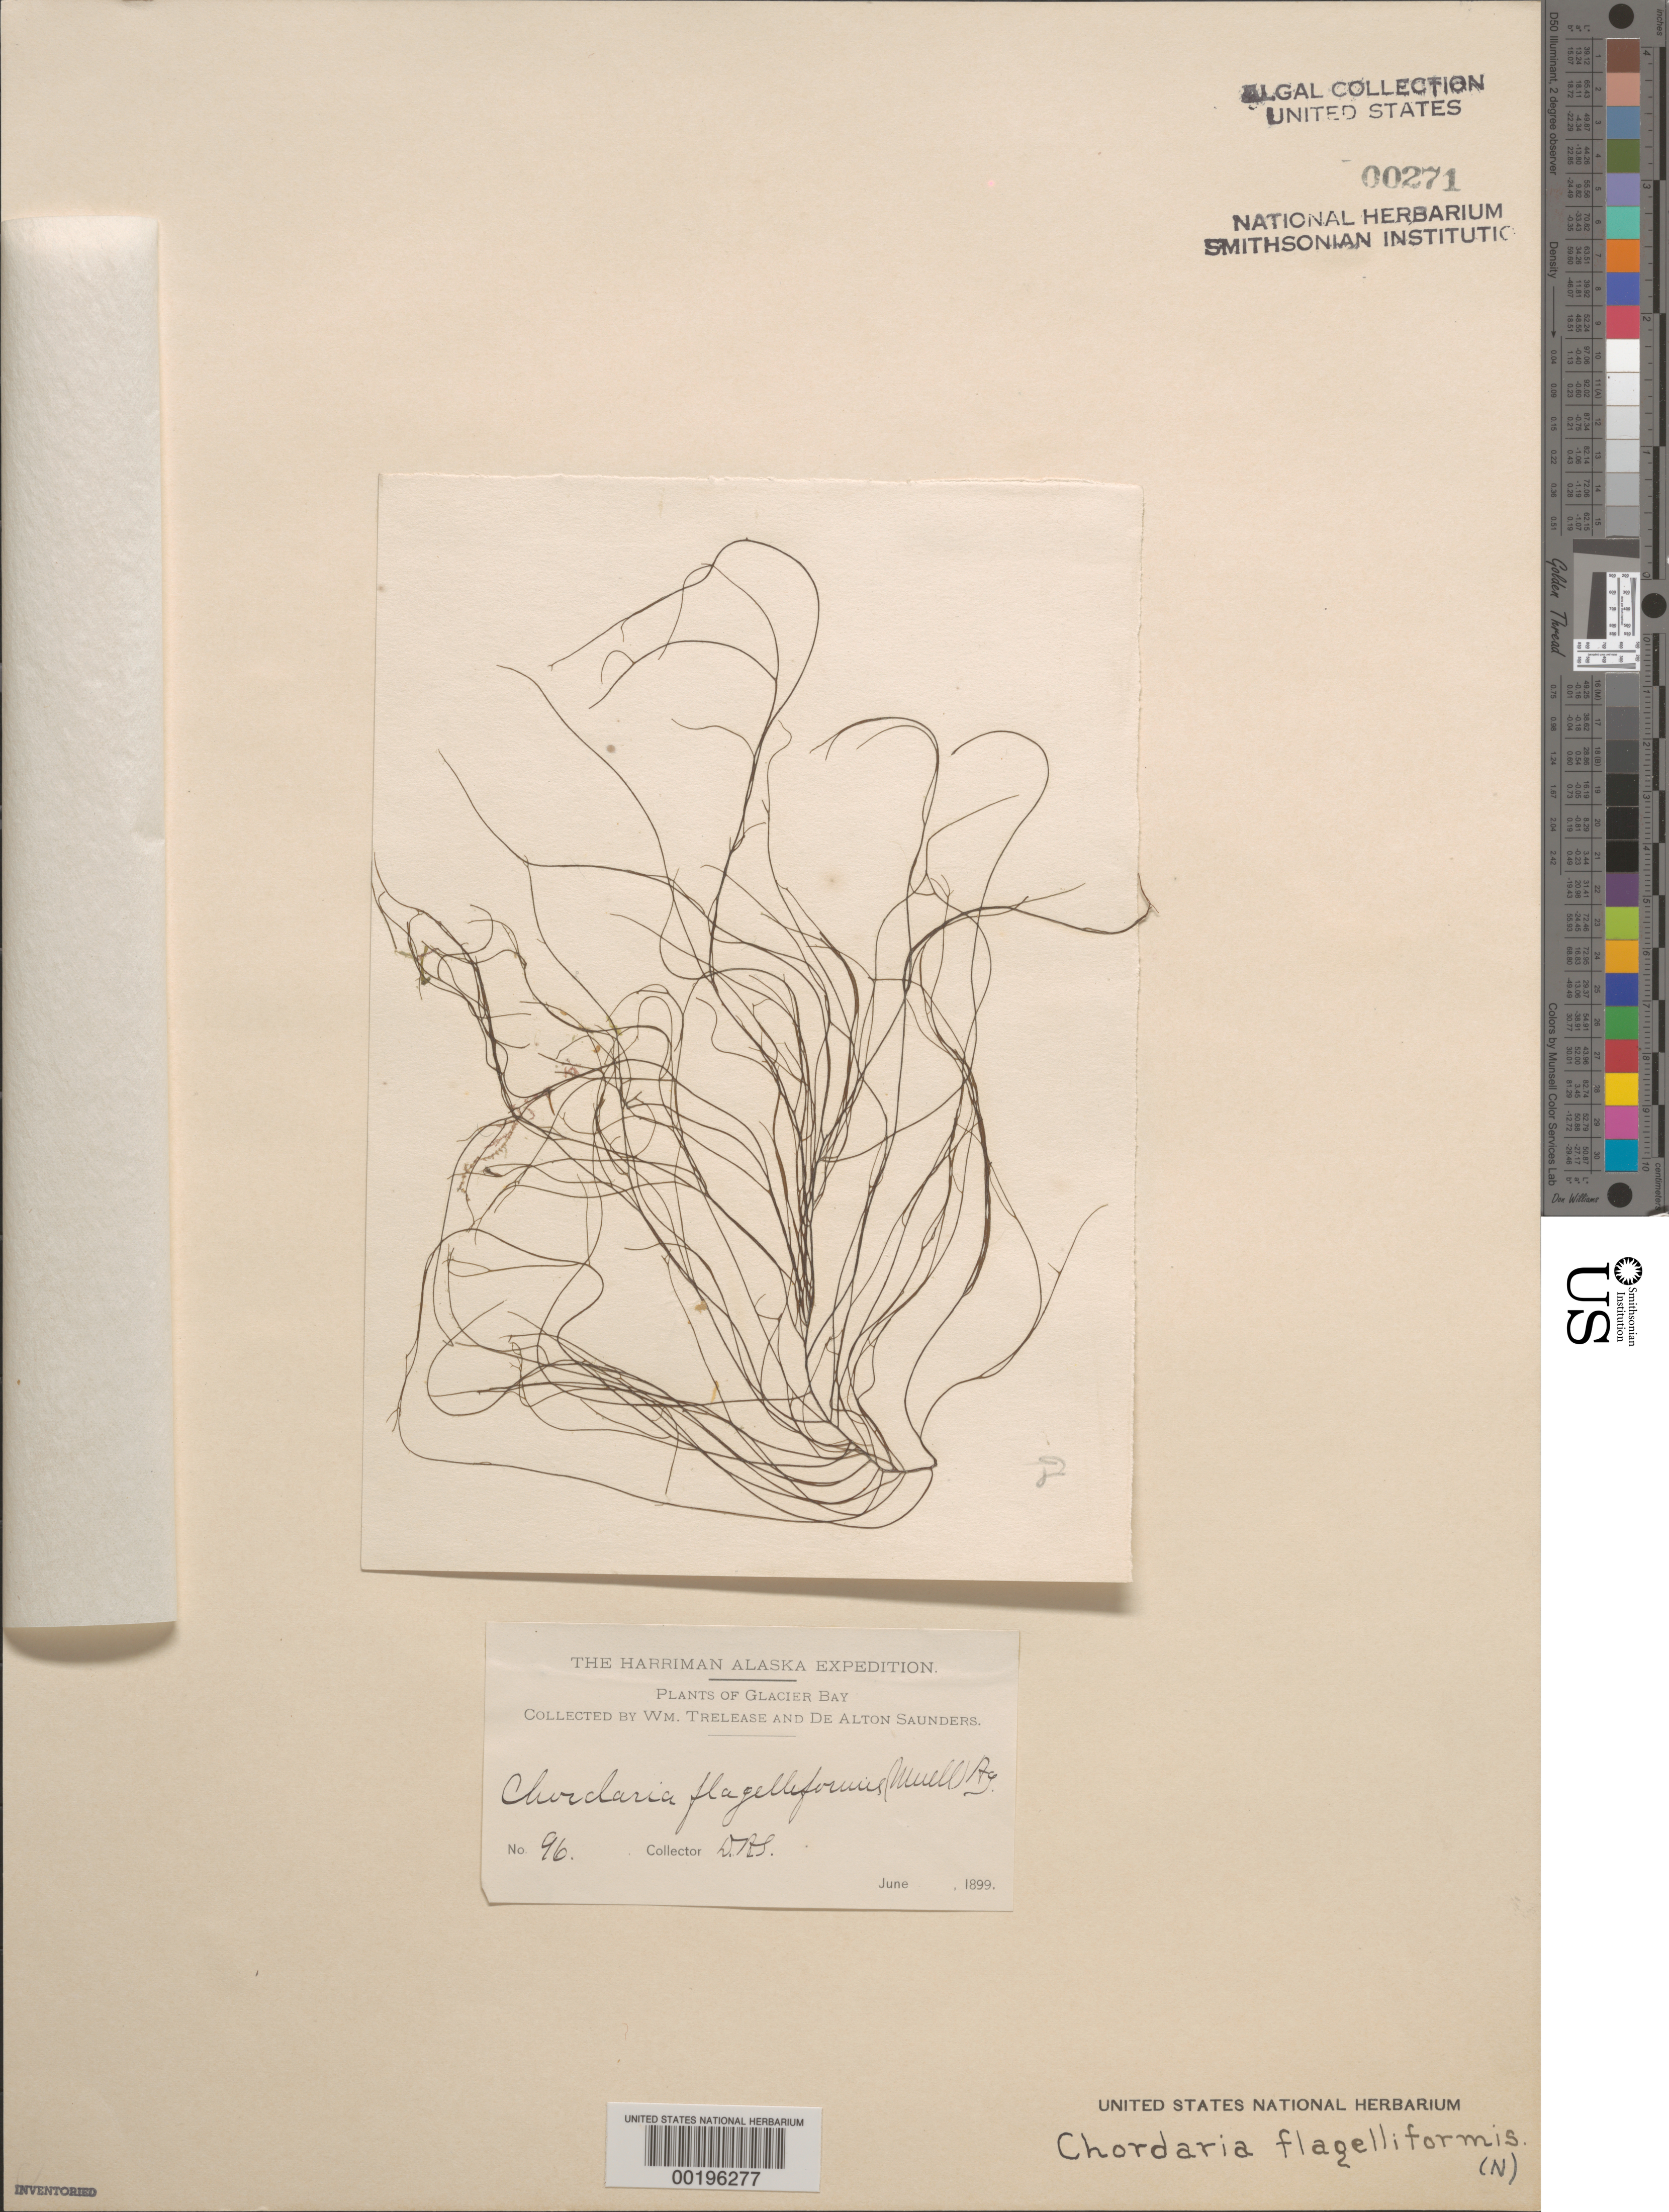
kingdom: Chromista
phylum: Ochrophyta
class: Phaeophyceae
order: Ectocarpales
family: Chordariaceae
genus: Chordaria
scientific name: Chordaria flagelliformis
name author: (Hudson) Grev.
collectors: D. Saunders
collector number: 96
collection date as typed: Jun 1899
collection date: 1899-06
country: United States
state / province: Alaska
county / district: Skagway-Yakutat-Angoon Division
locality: Glacier Bay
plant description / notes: Harriman Alaska Expedition, 1899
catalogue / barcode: US 271